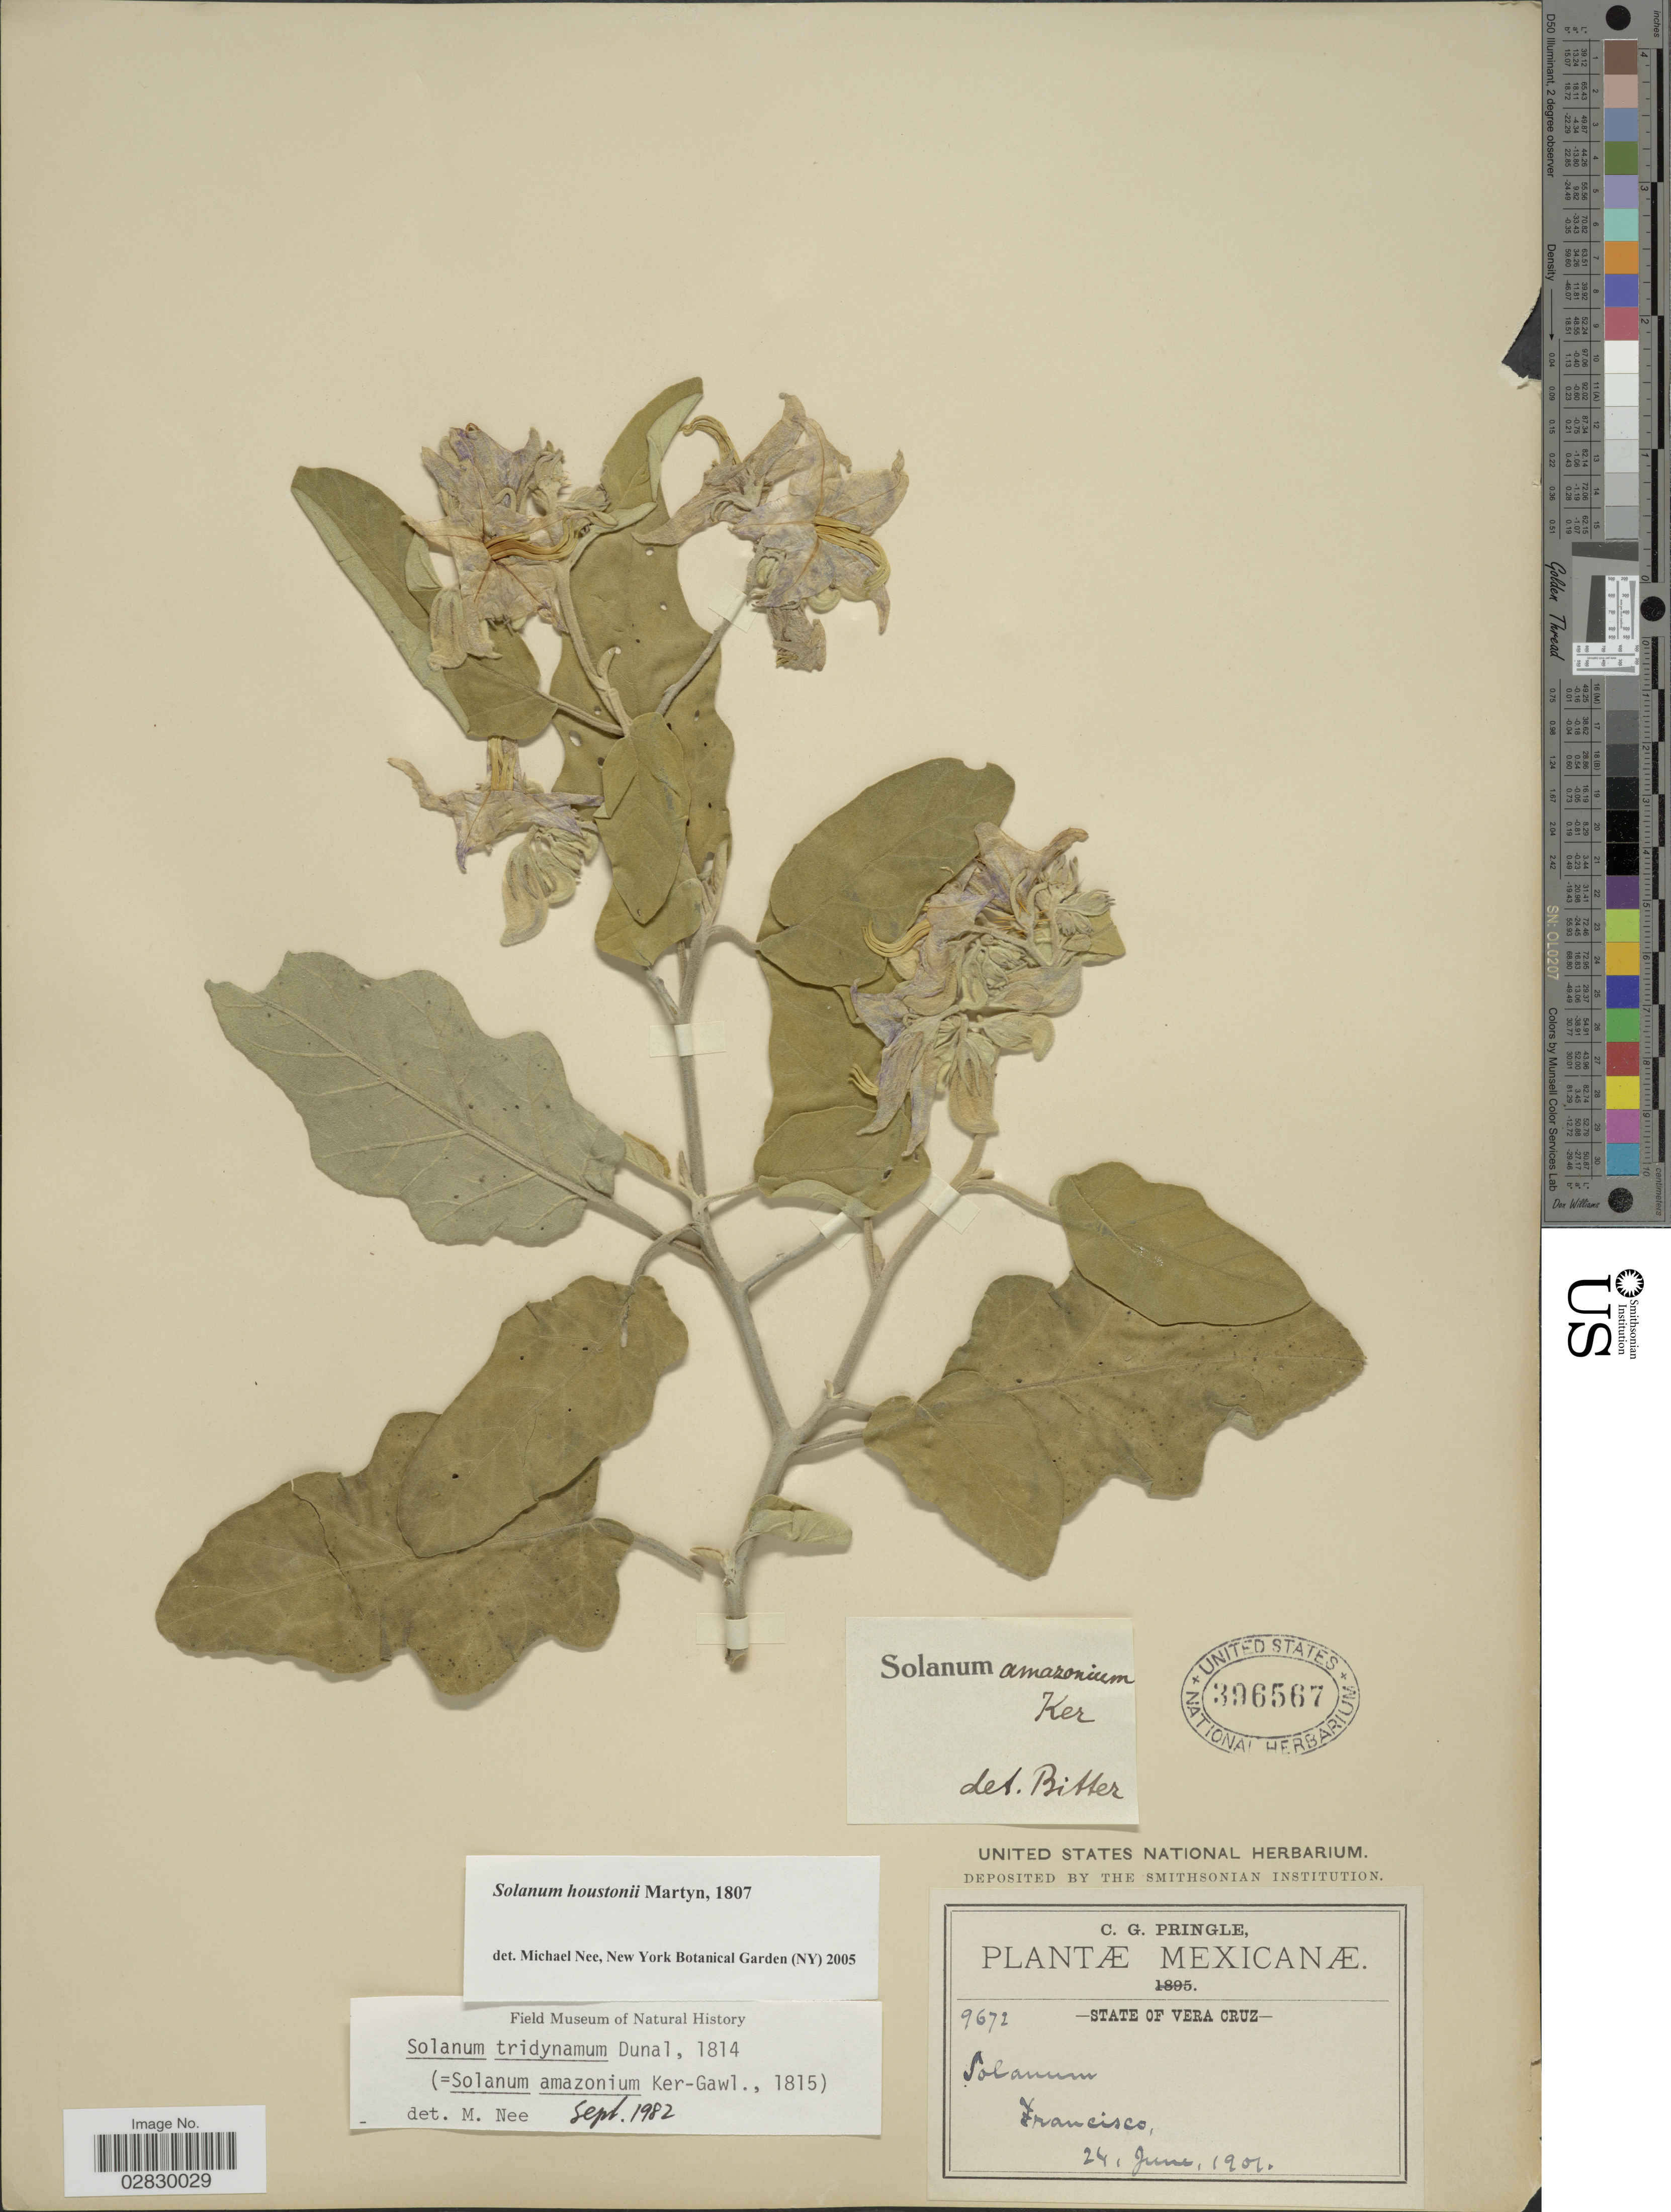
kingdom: Plantae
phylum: Tracheophyta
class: Magnoliopsida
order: Solanales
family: Solanaceae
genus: Solanum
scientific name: Solanum houstonii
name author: Dunal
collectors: C. G. Pringle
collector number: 9672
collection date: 1901-06-24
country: Mexico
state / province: Veracruz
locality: State of Vera Cruz. Francisco.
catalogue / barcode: US 396567